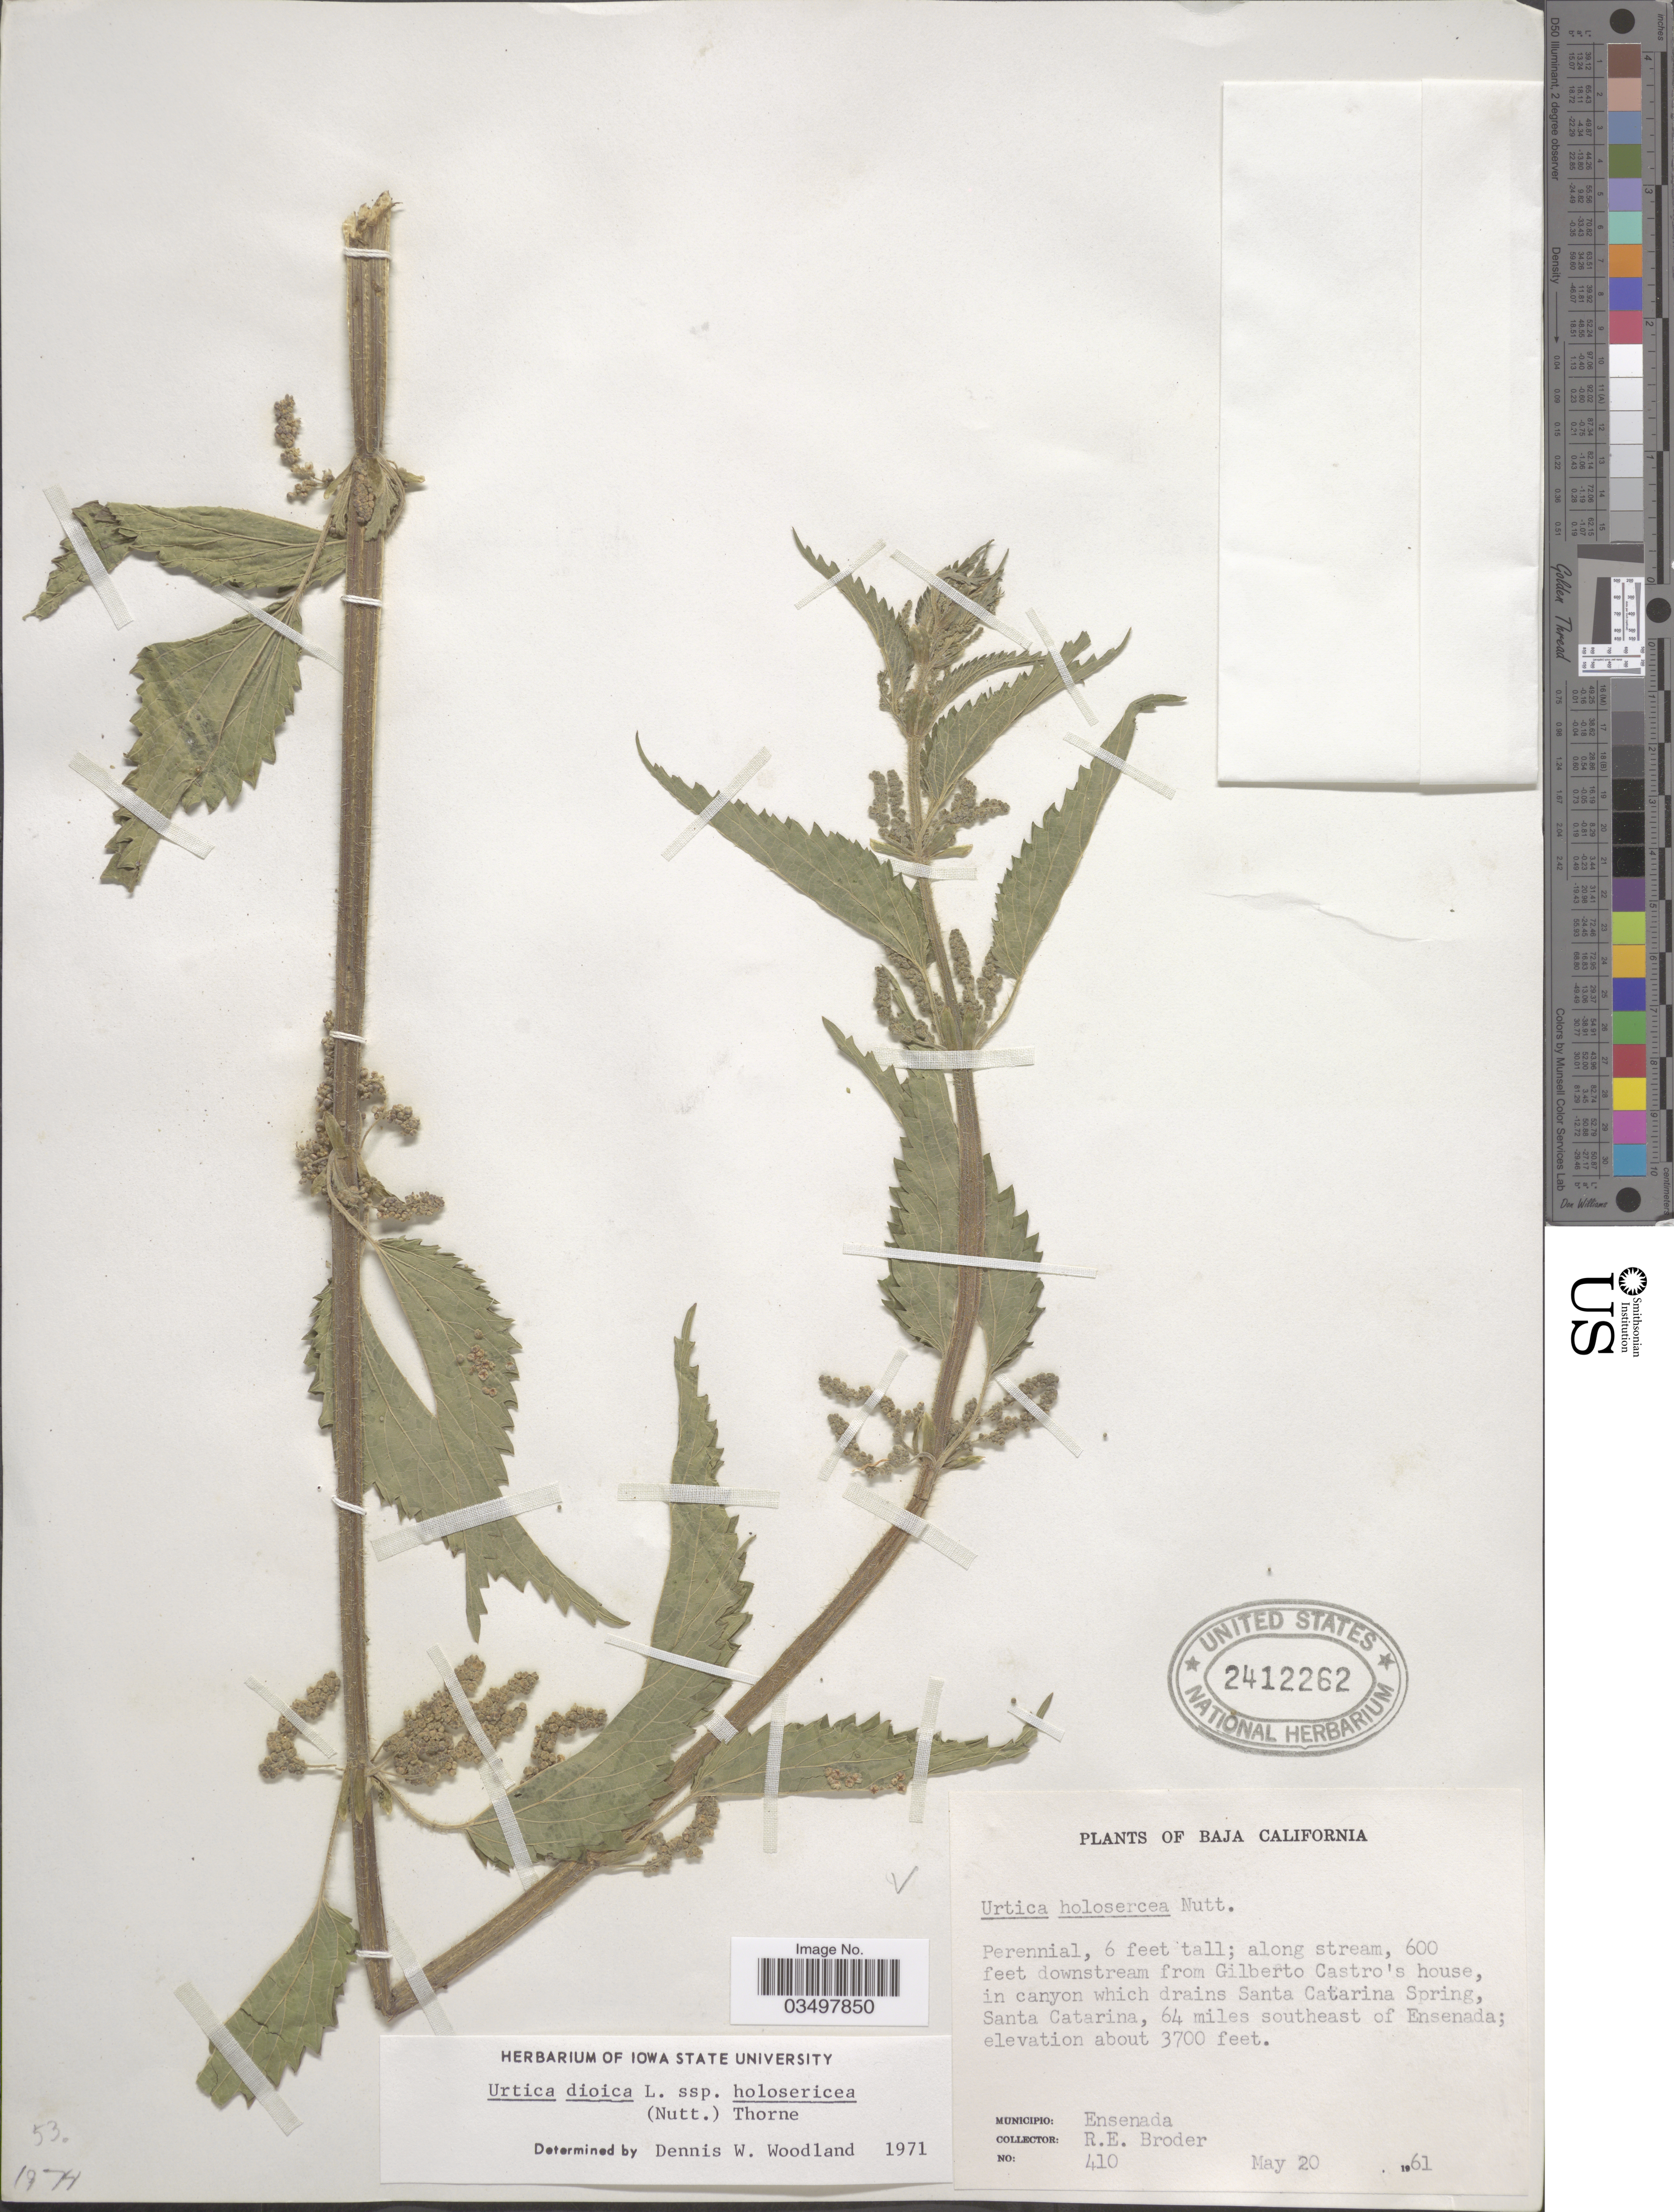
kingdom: Plantae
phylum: Tracheophyta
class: Magnoliopsida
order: Rosales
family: Urticaceae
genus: Urtica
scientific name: Urtica dioica subsp. holosericea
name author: (Nutt.) Thorne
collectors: R. Broder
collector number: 410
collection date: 1961-05-20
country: Mexico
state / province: Baja California Norte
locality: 600 feet downstream from Gilberto Castro's house, in canyon which drains Santa Catarina Spring, Santa Catarina, 64 miles southeast of Ensenada. Municipio: Ensenada.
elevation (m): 1128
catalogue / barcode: US 2412262